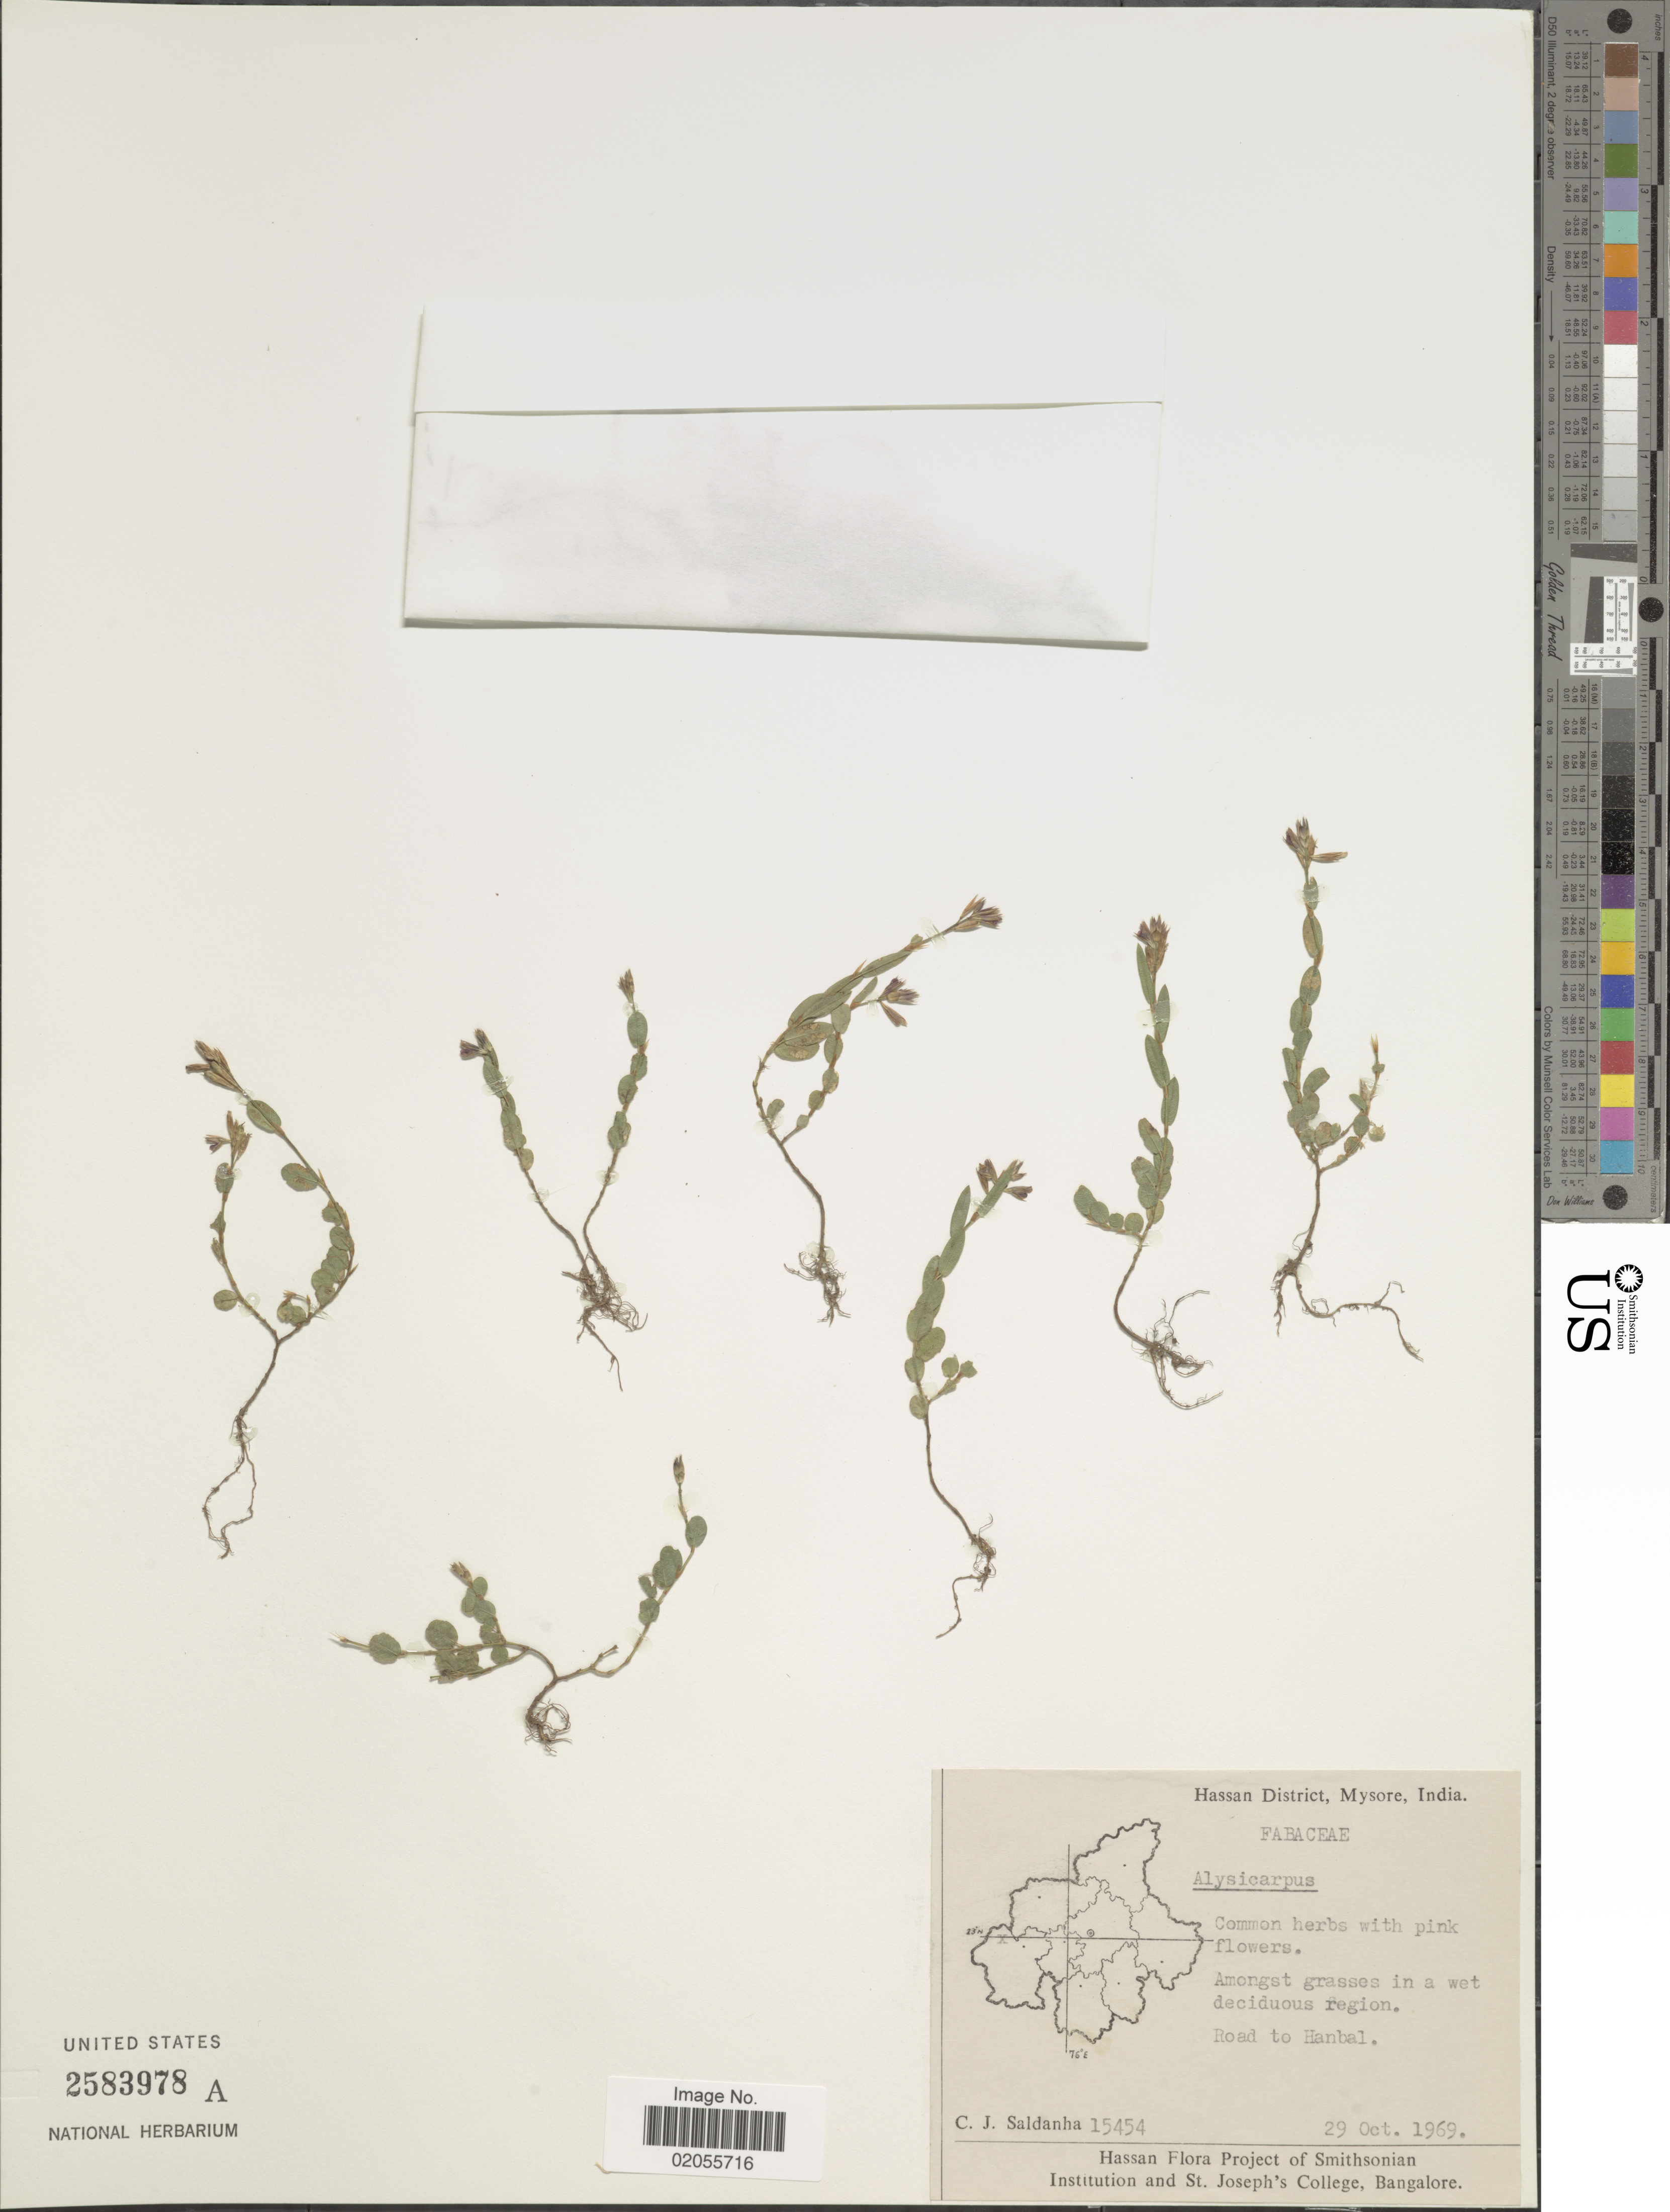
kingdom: Plantae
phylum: Tracheophyta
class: Magnoliopsida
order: Fabales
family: Fabaceae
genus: Alysicarpus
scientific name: Alysicarpus sp.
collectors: C. J. Saldanha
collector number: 15454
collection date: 1969-10-29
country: India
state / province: Karnataka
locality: Hassan district, Mysore, Road to Hanbal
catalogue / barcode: US 2583978A